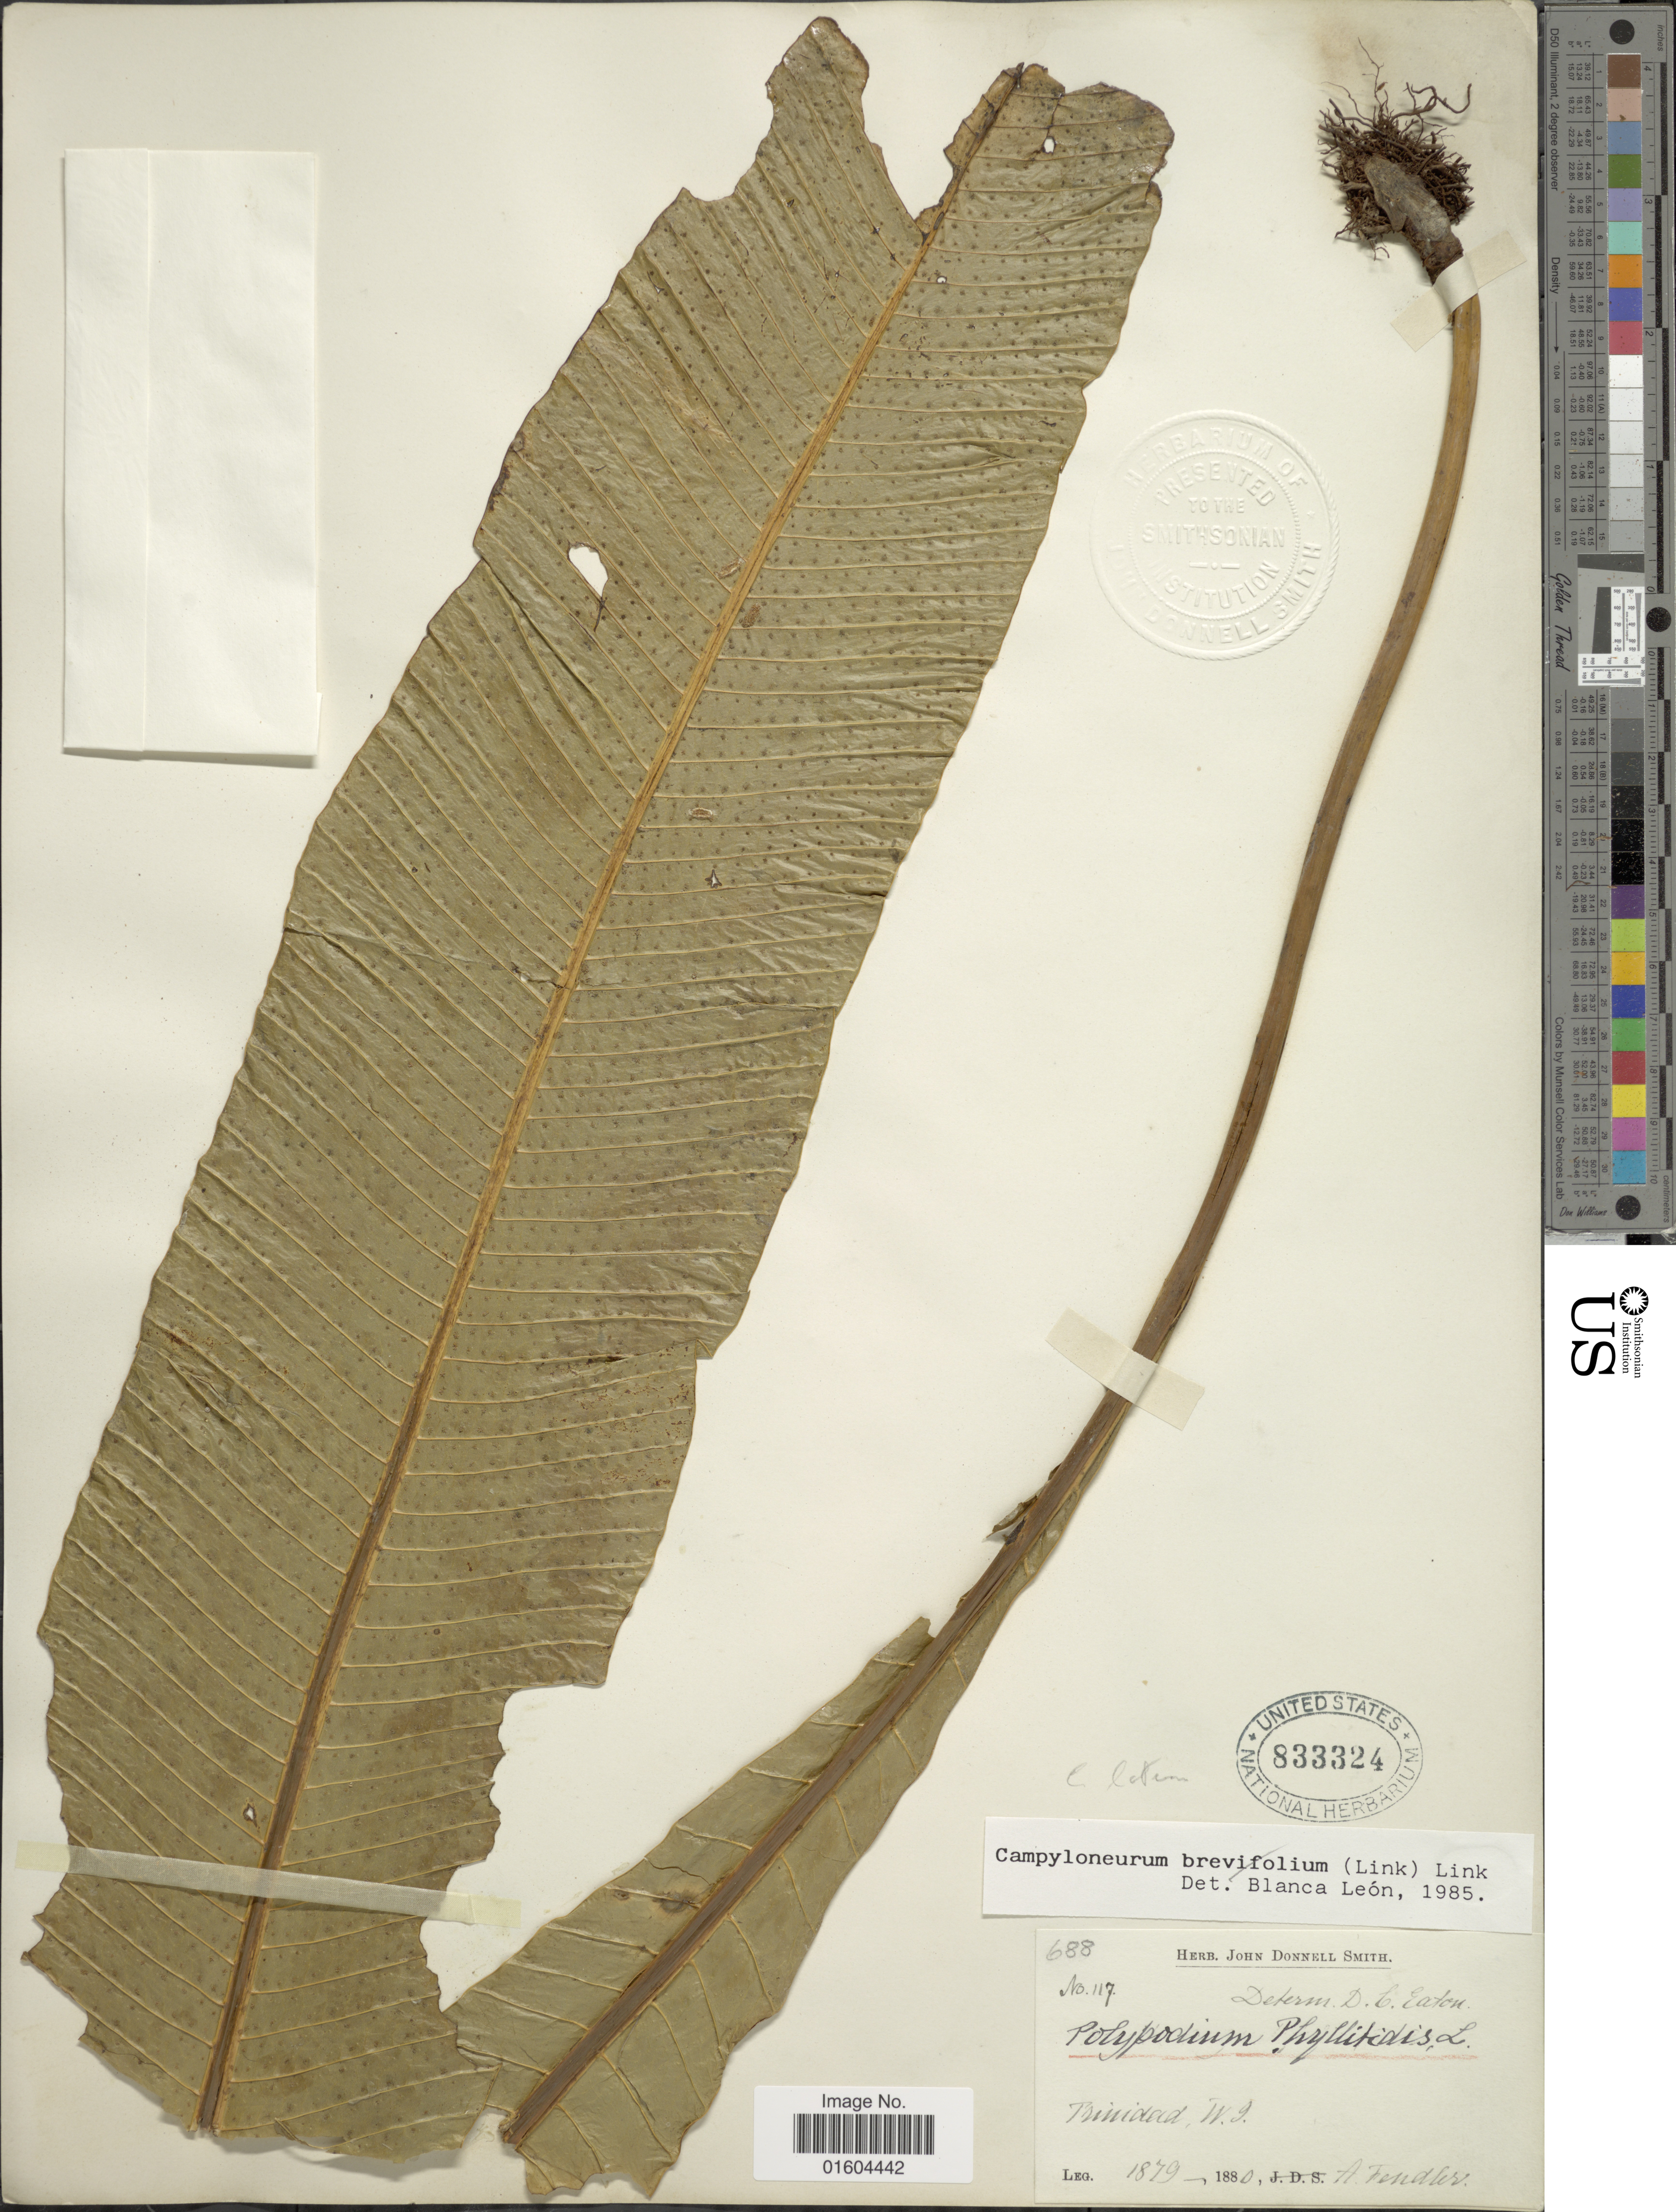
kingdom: Plantae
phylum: Tracheophyta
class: Polypodiopsida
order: Polypodiales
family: Polypodiaceae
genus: Campyloneurum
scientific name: Campyloneurum latum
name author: T. Moore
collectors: A. Fendler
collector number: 117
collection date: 1879/1880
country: Trinidad and Tobago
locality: Trinidad. W. I.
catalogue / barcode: US 833324